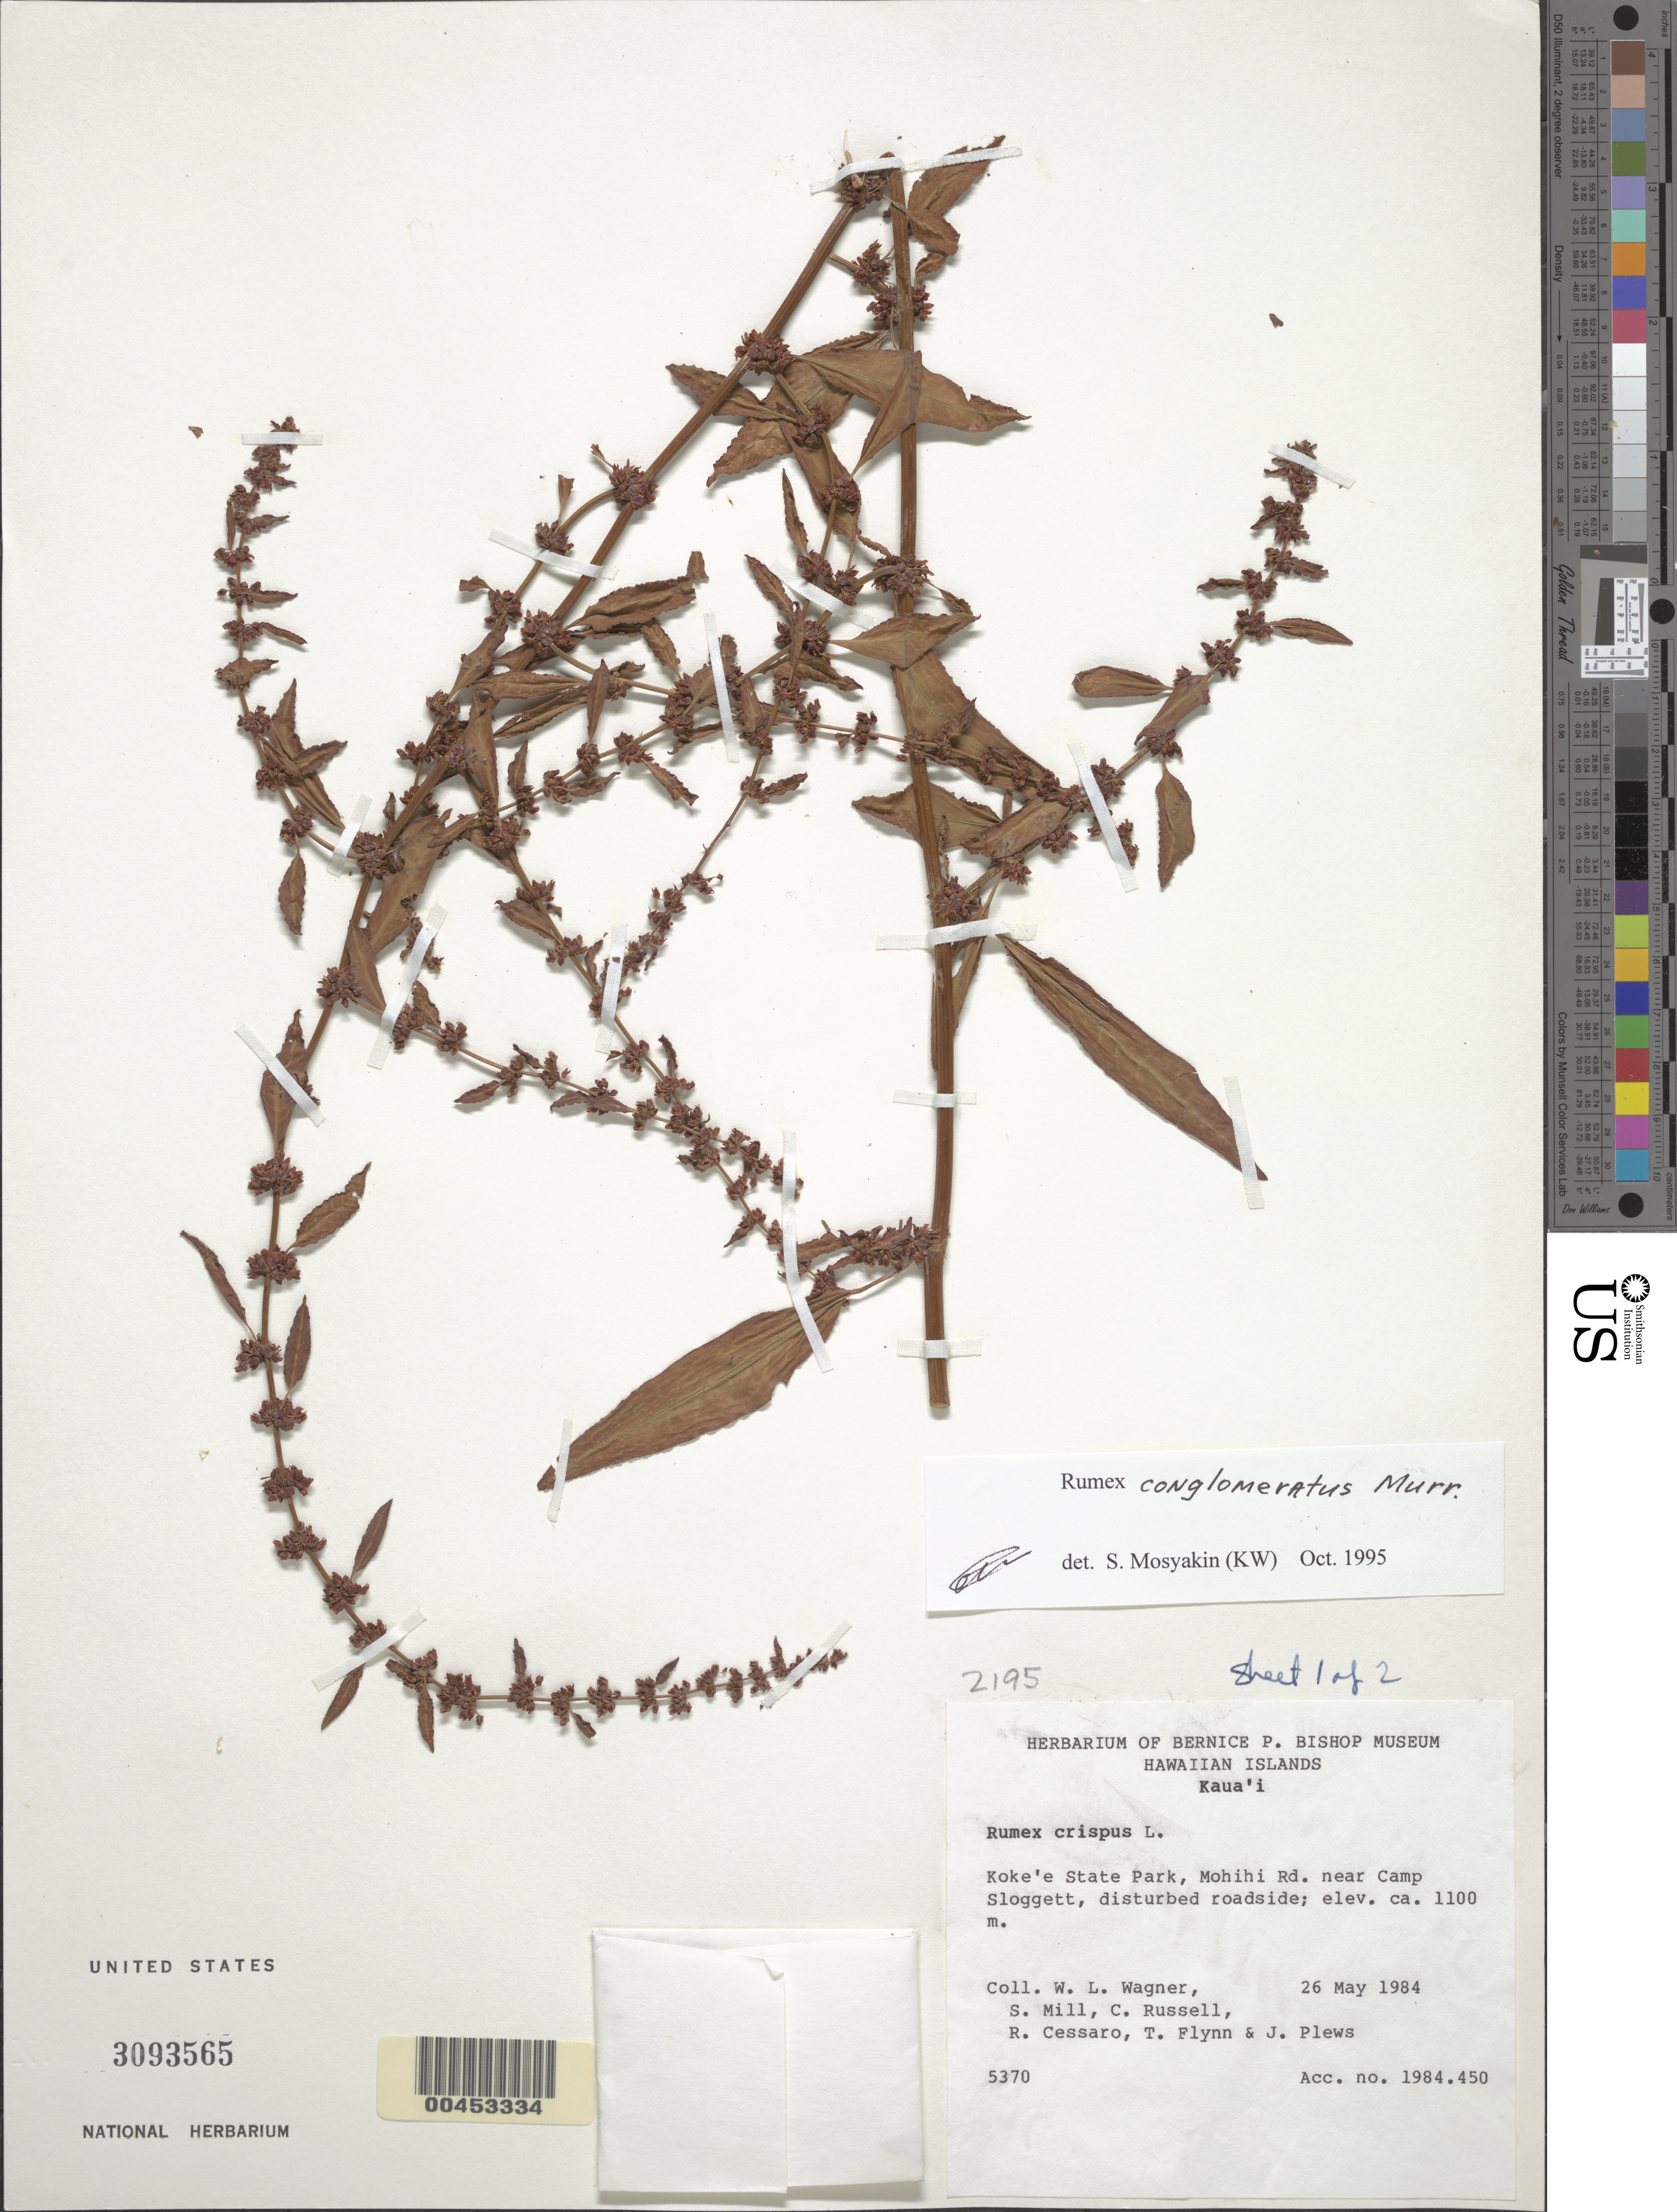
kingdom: Plantae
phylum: Tracheophyta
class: Magnoliopsida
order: Caryophyllales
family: Polygonaceae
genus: Rumex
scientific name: Rumex conglomeratus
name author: Murray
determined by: Mosyakin, S.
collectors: W. L. Wagner, S. W. Miller, C. Russell & R. Cessaro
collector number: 5370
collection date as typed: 26 May 1984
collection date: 1984-05-26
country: United States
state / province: Hawaii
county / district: Kauai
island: Kaua'i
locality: Kokee State Park, Mohihi Rd near Camp Sloggett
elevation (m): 1100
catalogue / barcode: US 3093565